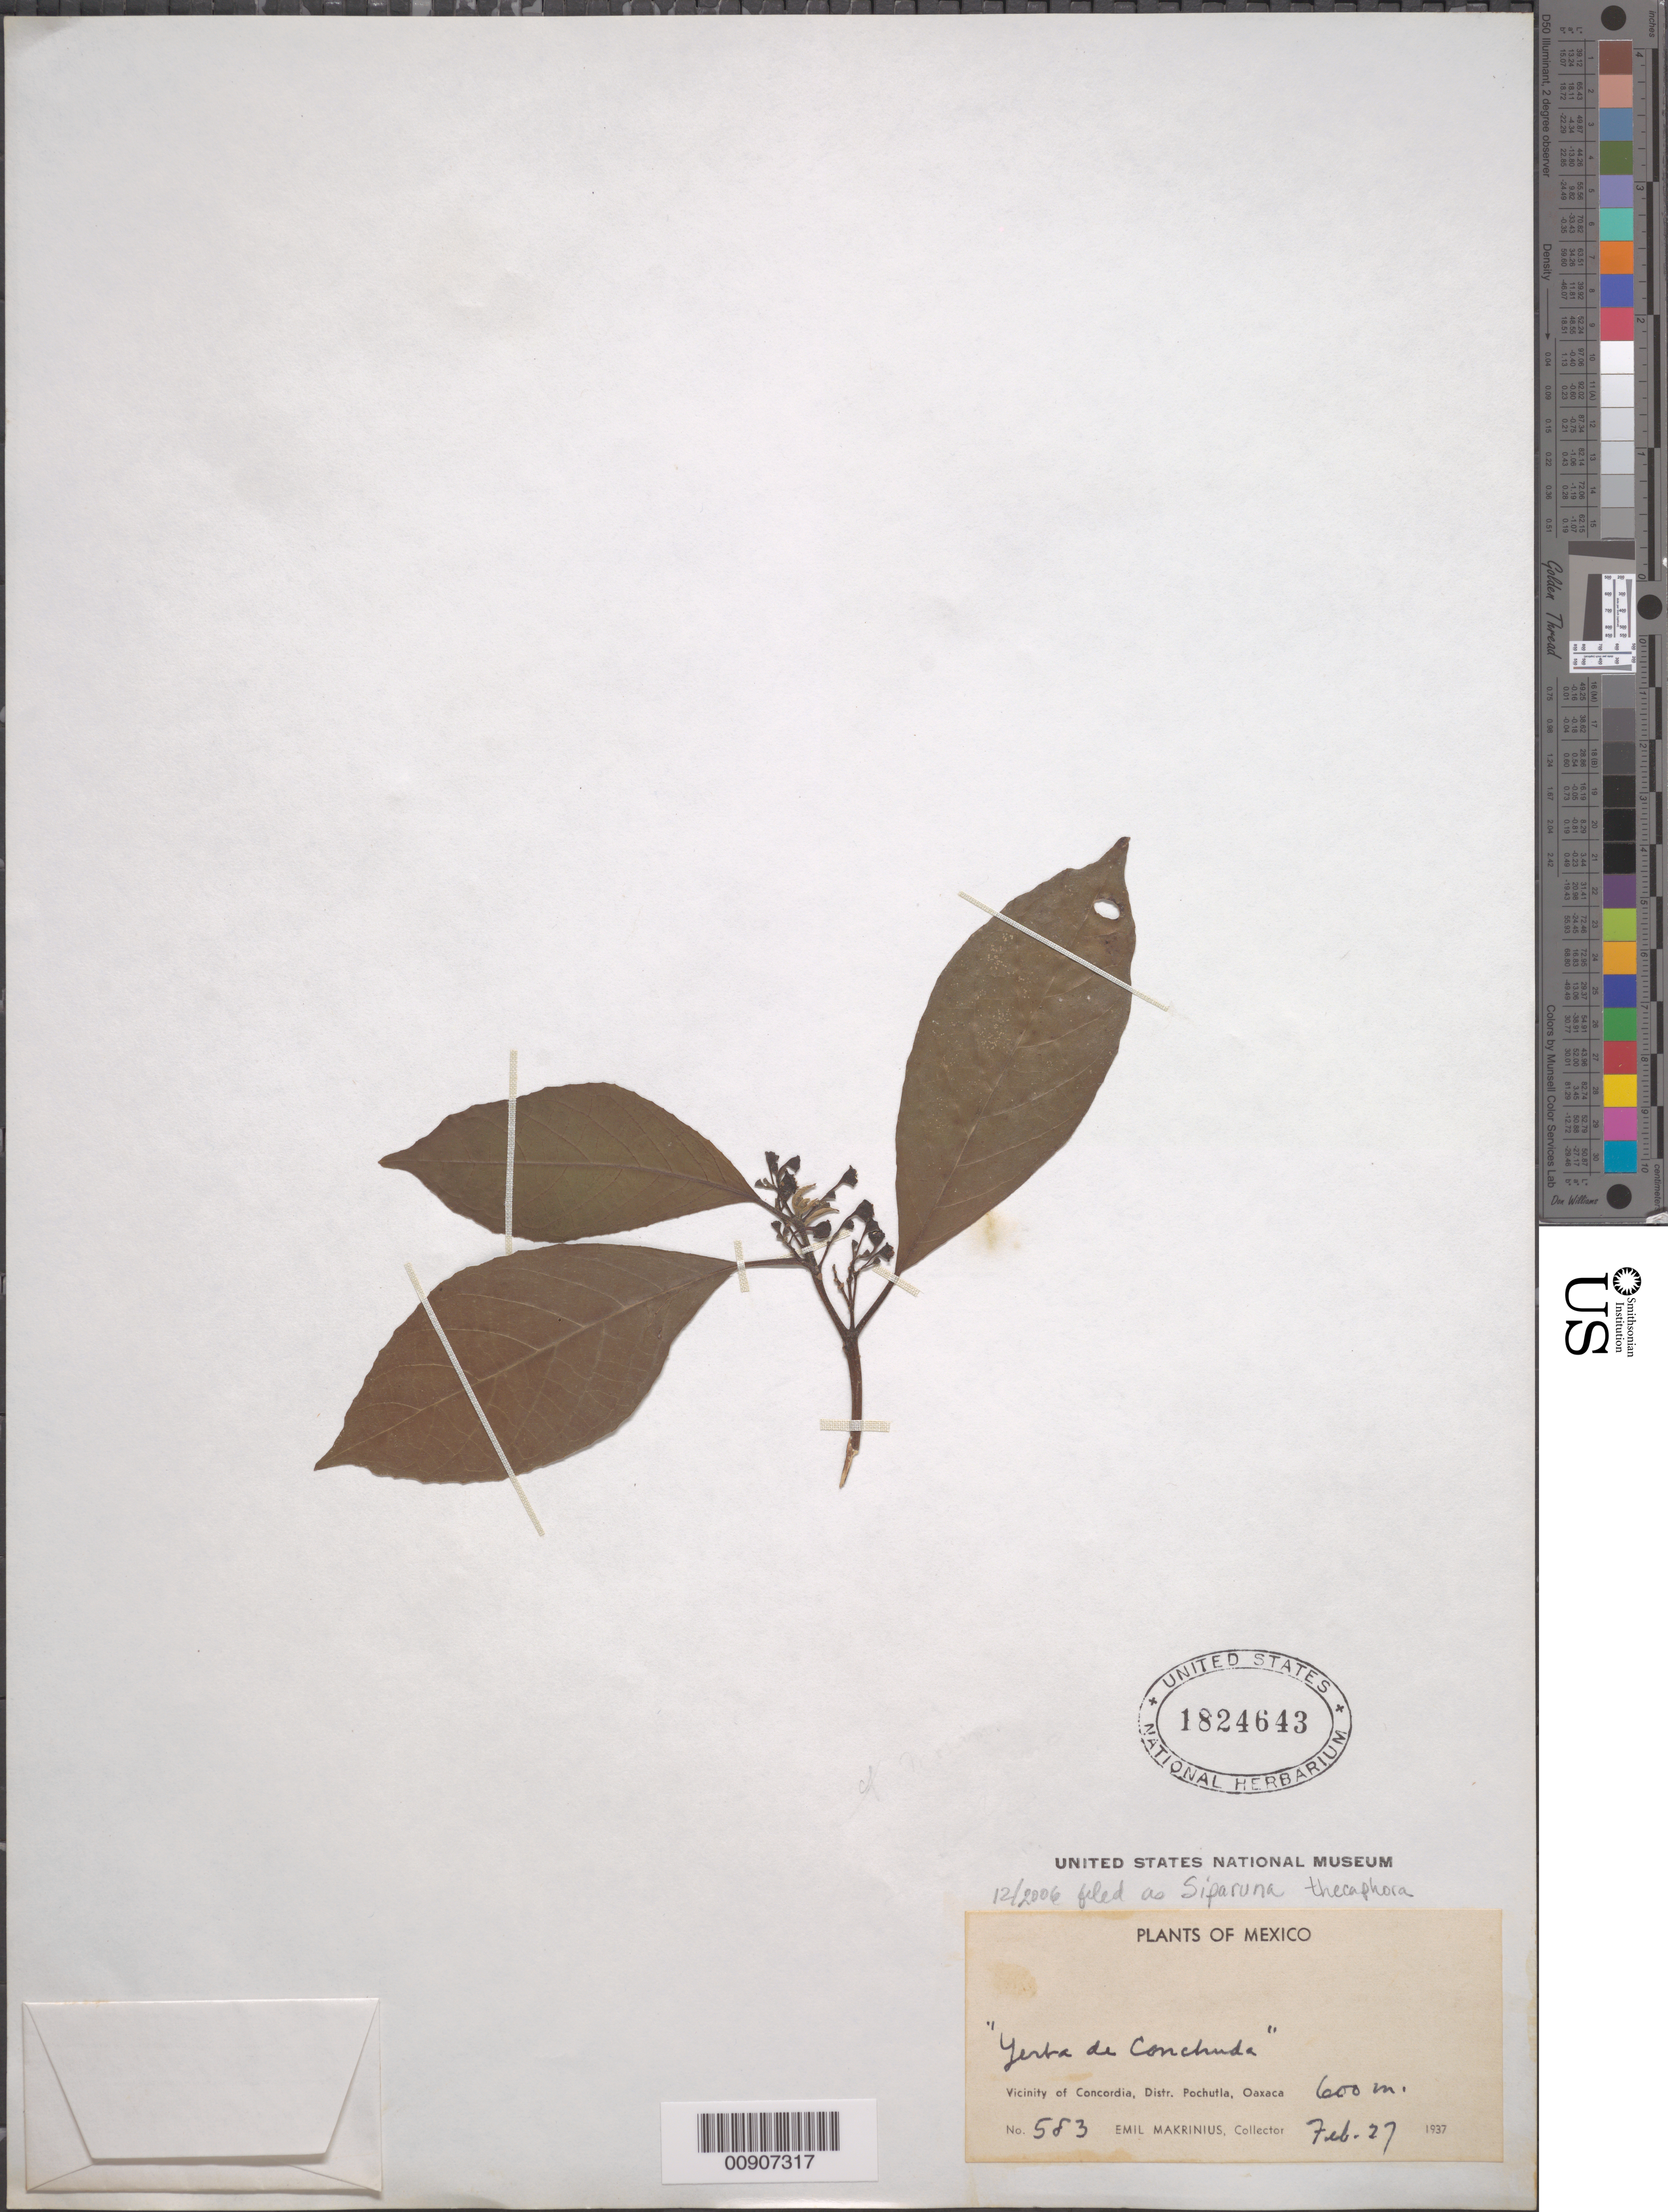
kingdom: Plantae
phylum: Tracheophyta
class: Magnoliopsida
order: Laurales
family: Siparunaceae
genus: Siparuna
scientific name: Siparuna thecaphora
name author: (Poepp. & Endl.) A. DC.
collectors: E. Makrinius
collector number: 583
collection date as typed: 27 Feb 1937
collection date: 1937-02-27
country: Mexico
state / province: Oaxaca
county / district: Pochutla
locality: Vicinity of Concordia, Distr. Pochutla, Oaxaca.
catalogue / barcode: US 1824643